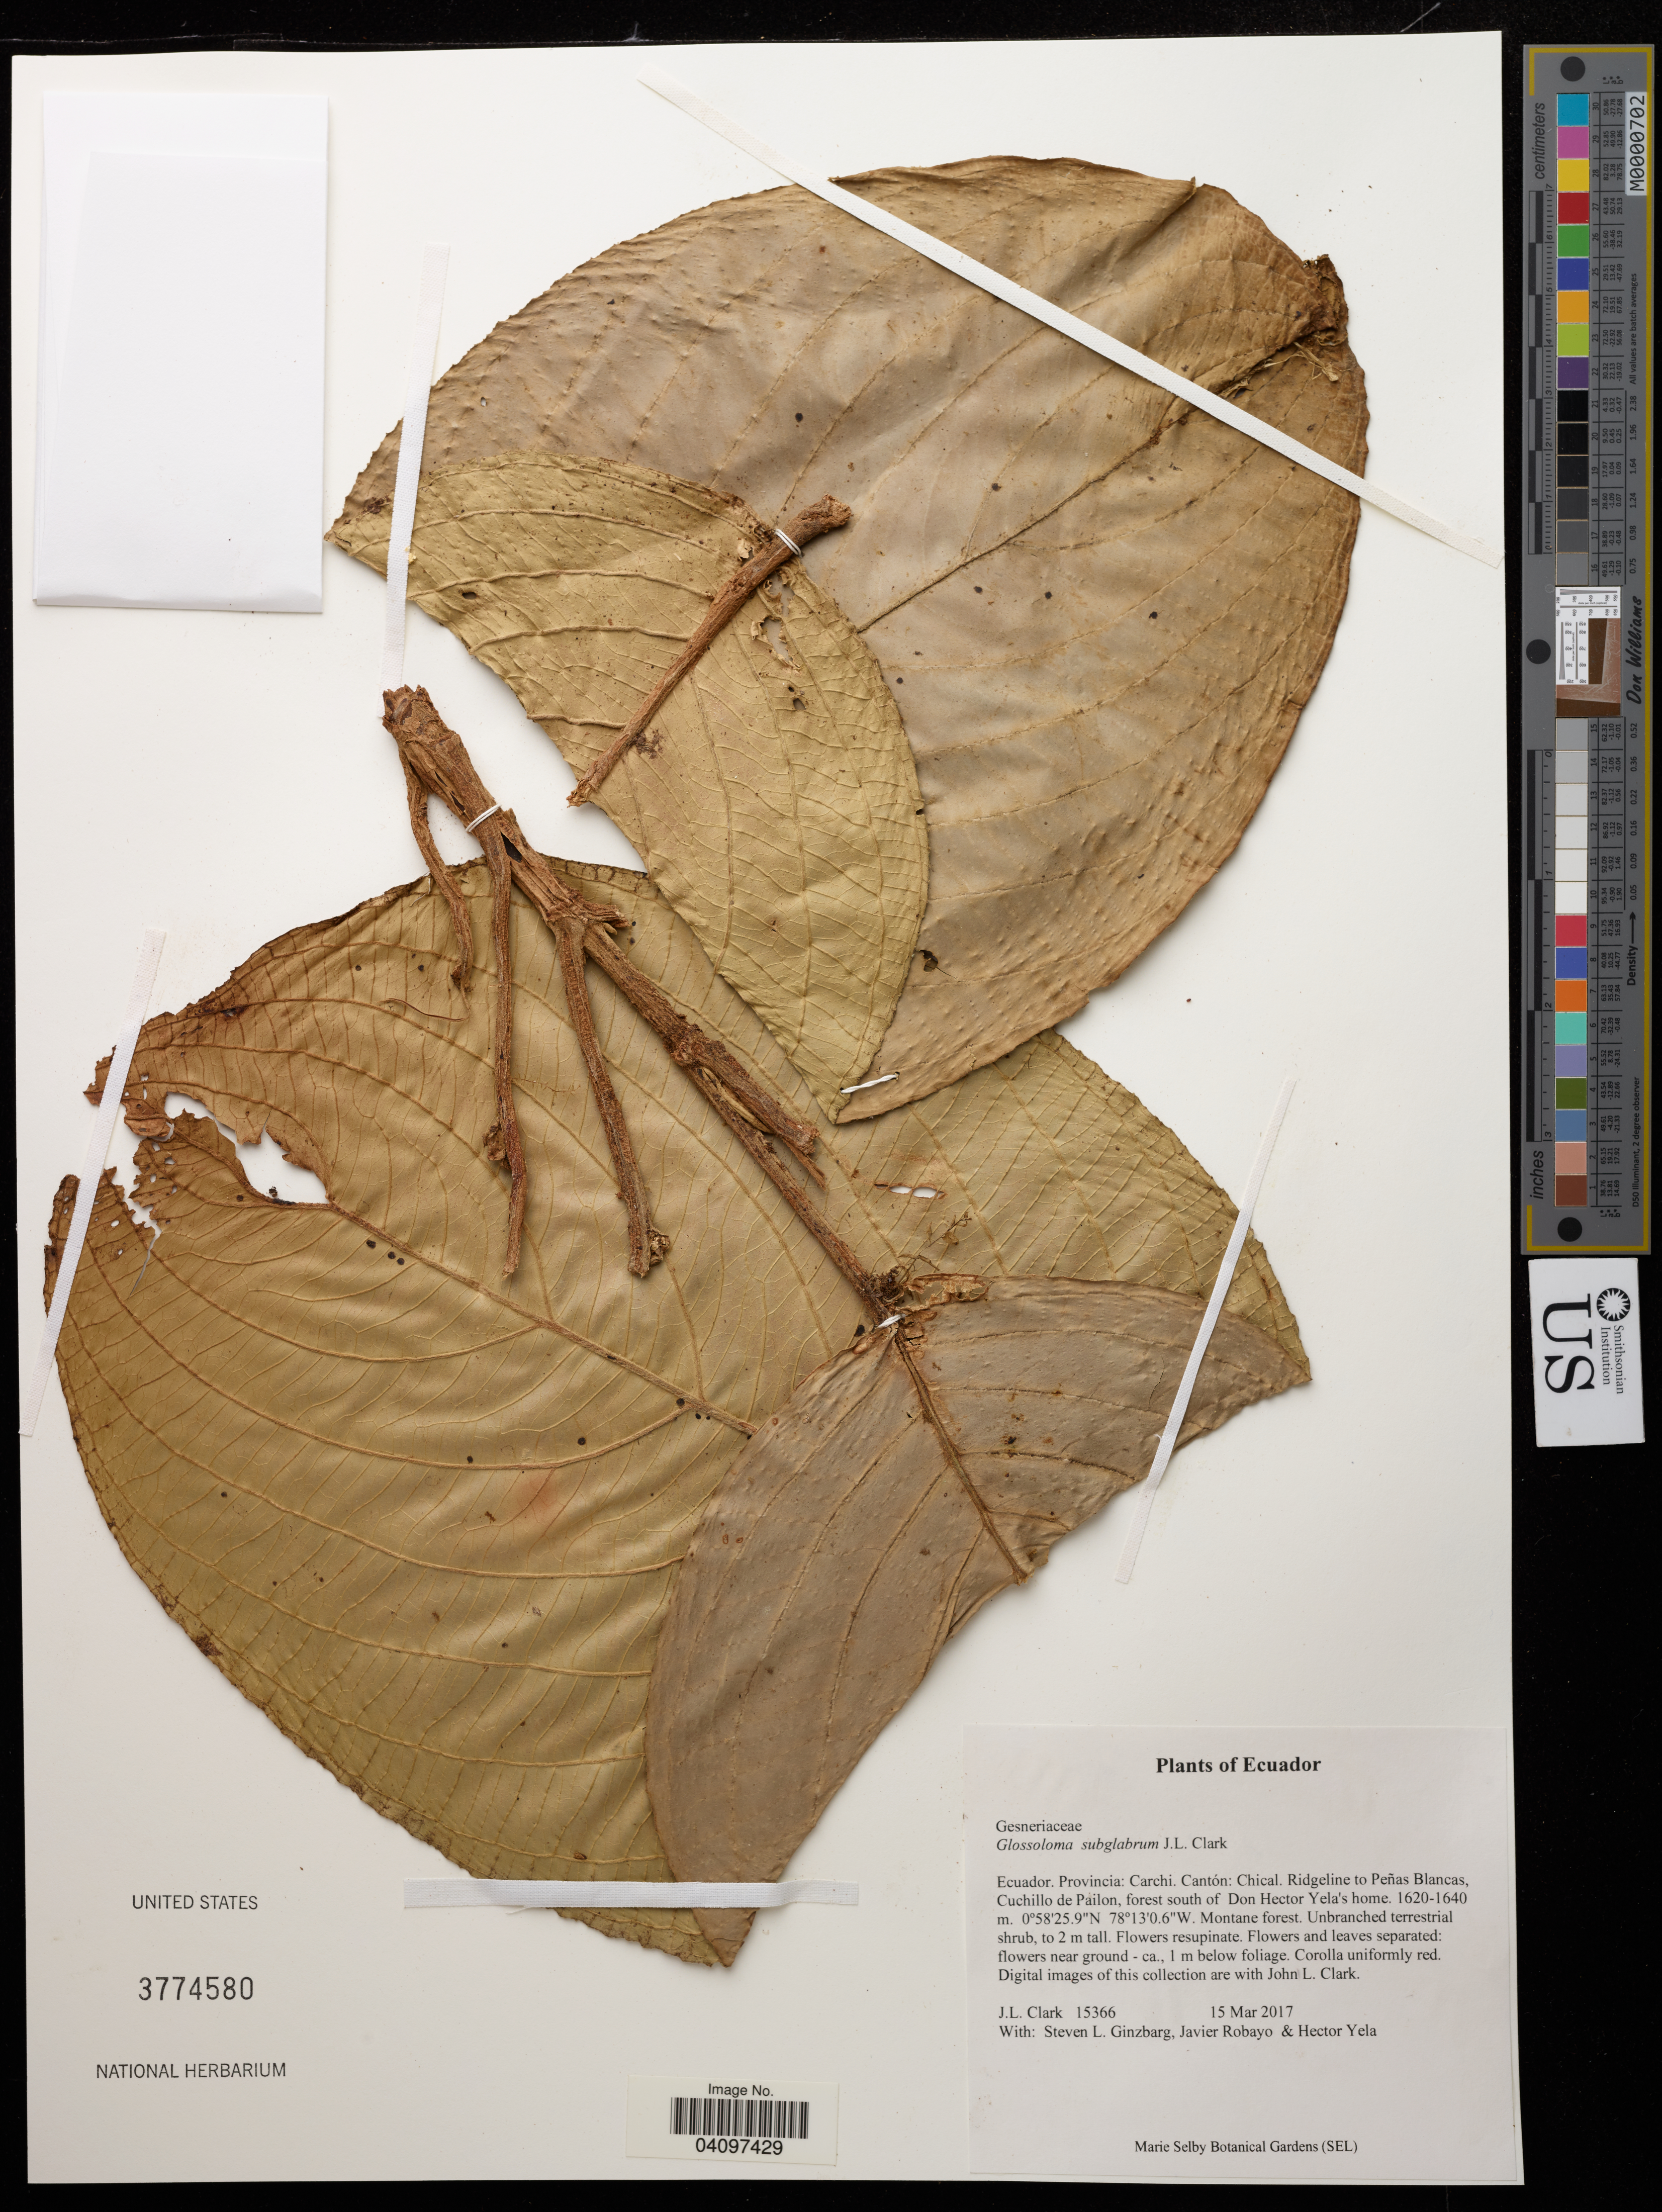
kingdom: Plantae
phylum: Tracheophyta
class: Magnoliopsida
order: Lamiales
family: Gesneriaceae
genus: Glossoloma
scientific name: Glossoloma subglabrum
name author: J.L. Clark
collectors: J. Clark, S. Ginzbarg & J. Robayo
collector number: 15366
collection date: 2017-03-15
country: Ecuador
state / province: Carchi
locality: Cantón: Chical. Ridgeline to Peñas Blancas, Cuchillo de Pailon, forest south of Don Hector Yela's home.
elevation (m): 1620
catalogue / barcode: US 3774580